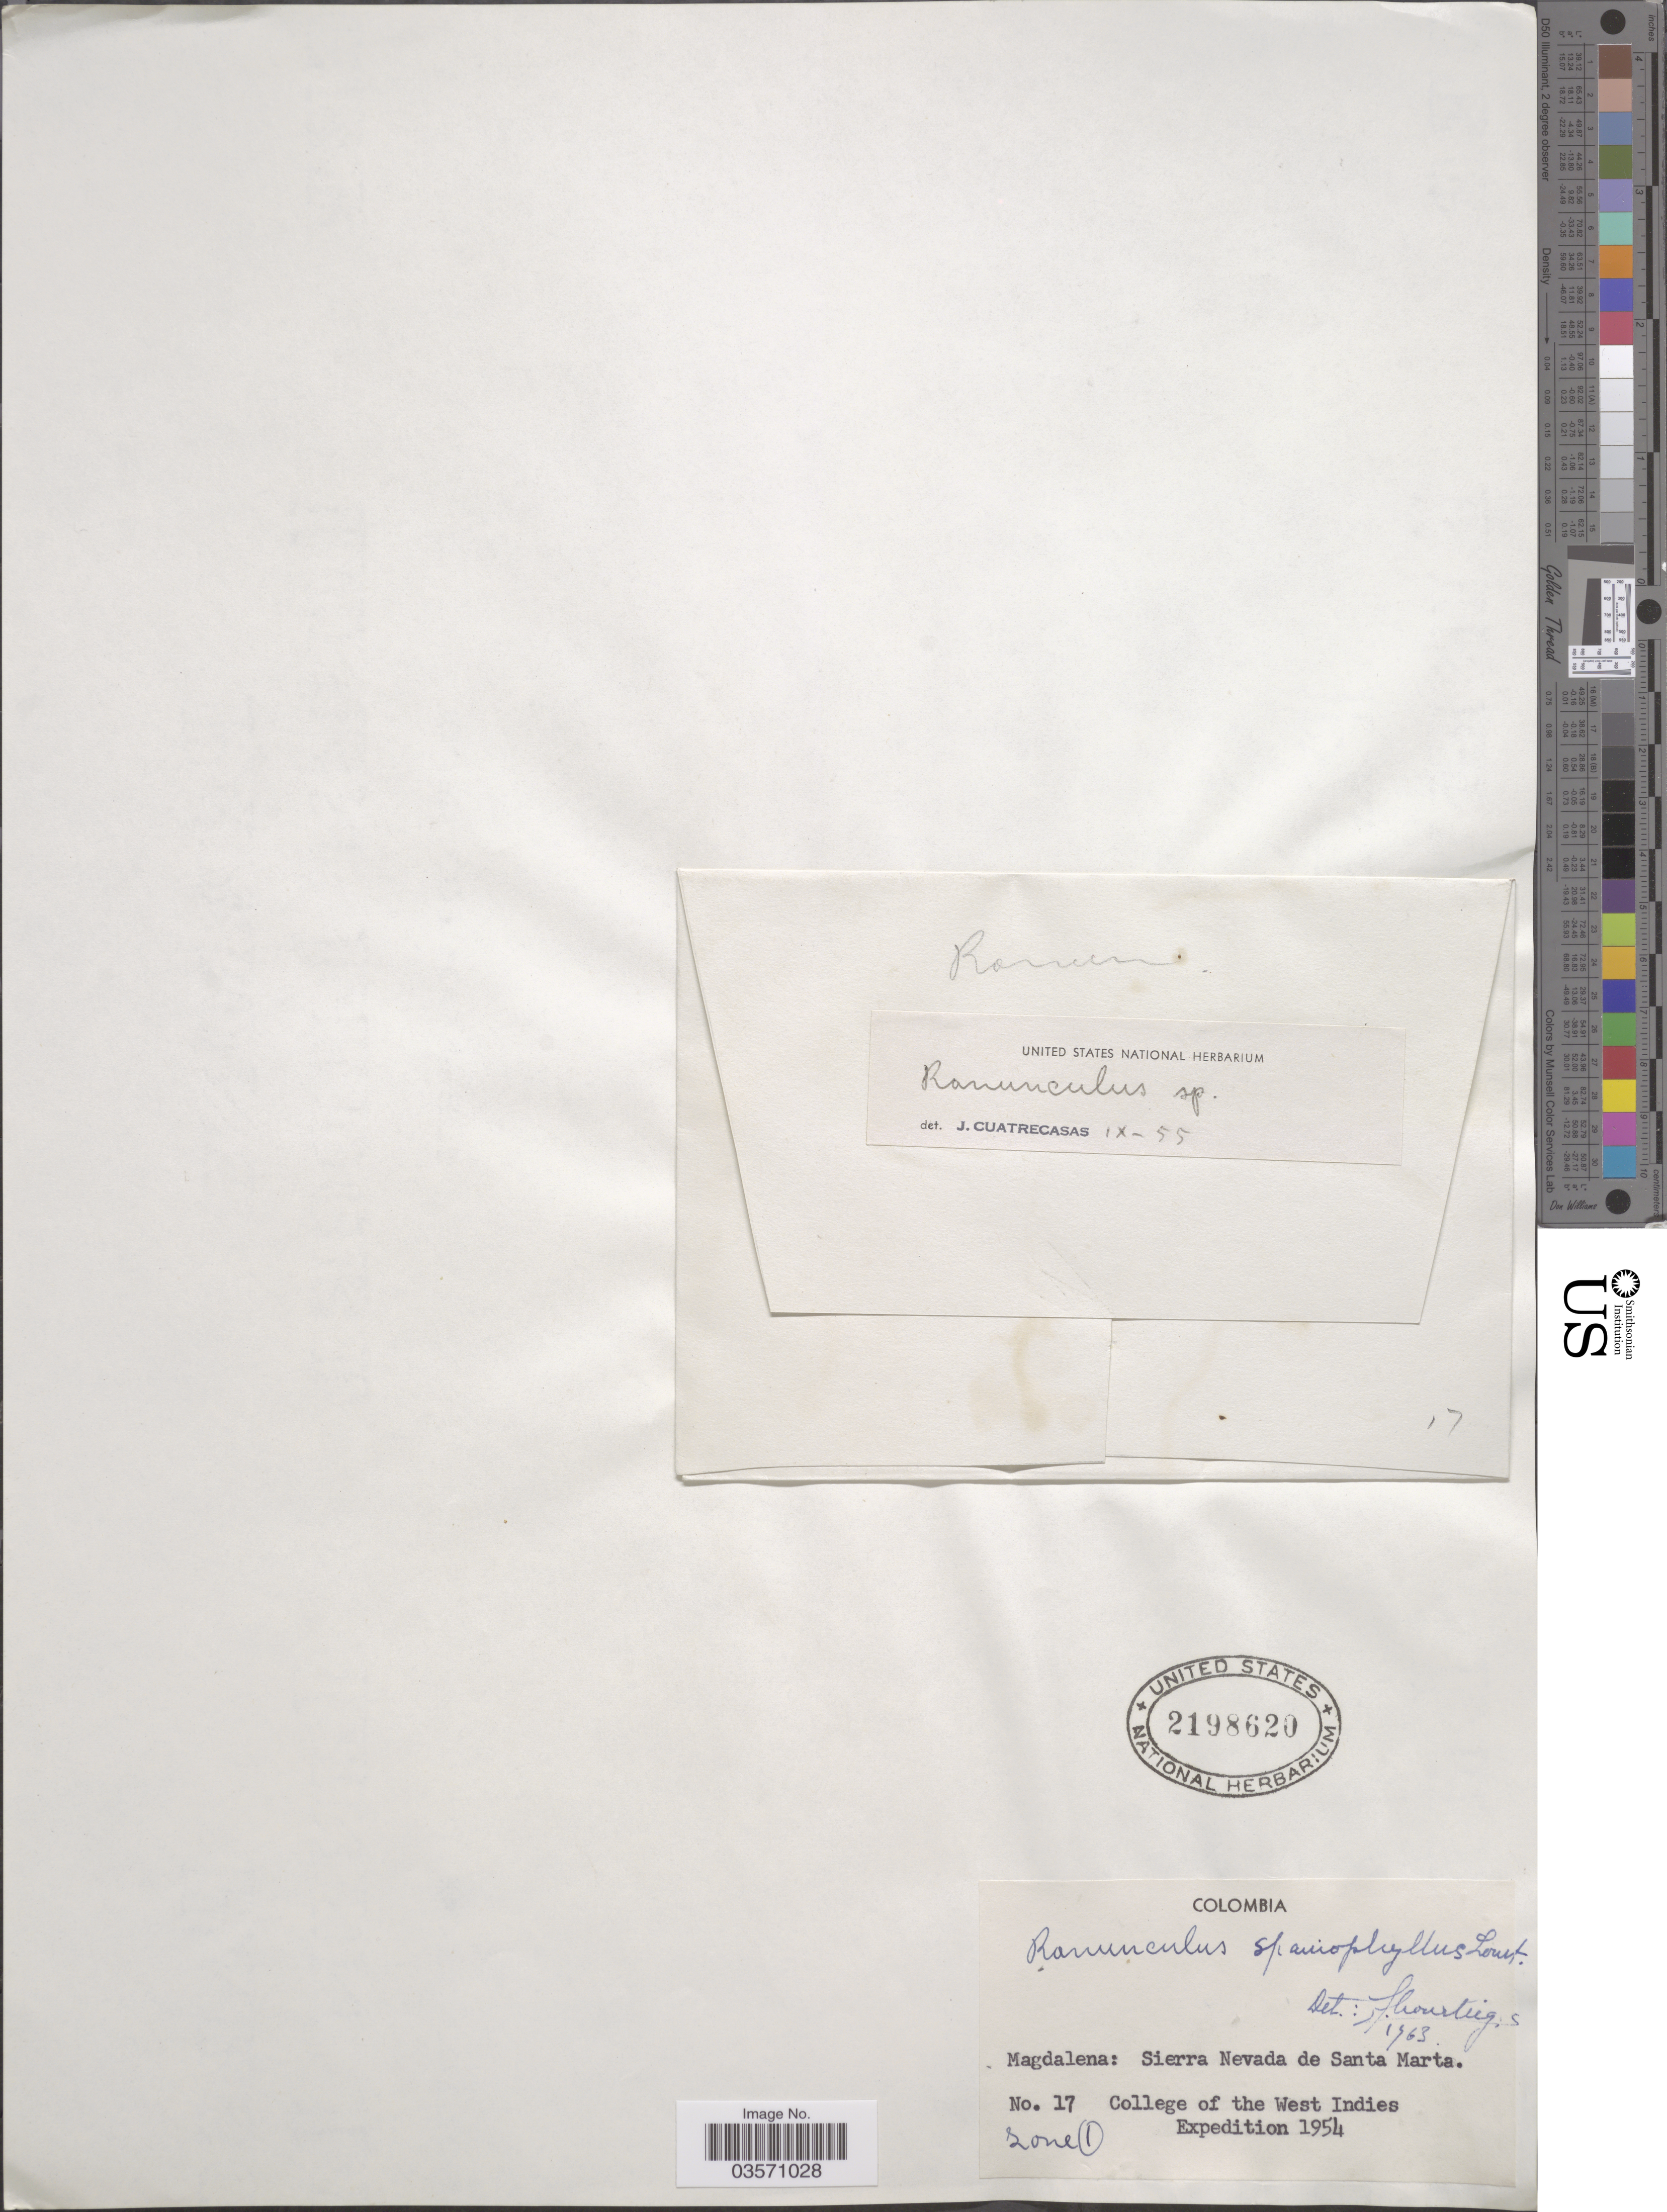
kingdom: Plantae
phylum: Tracheophyta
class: Magnoliopsida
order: Ranunculales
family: Ranunculaceae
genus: Ranunculus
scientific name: Ranunculus spaniophyllus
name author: Lourteig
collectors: College of the West Indies Expedition 1954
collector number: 17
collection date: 1954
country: Colombia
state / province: Magdalena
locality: Sierra Nevada de Santa Marta. Zone 1.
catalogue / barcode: US 2198620